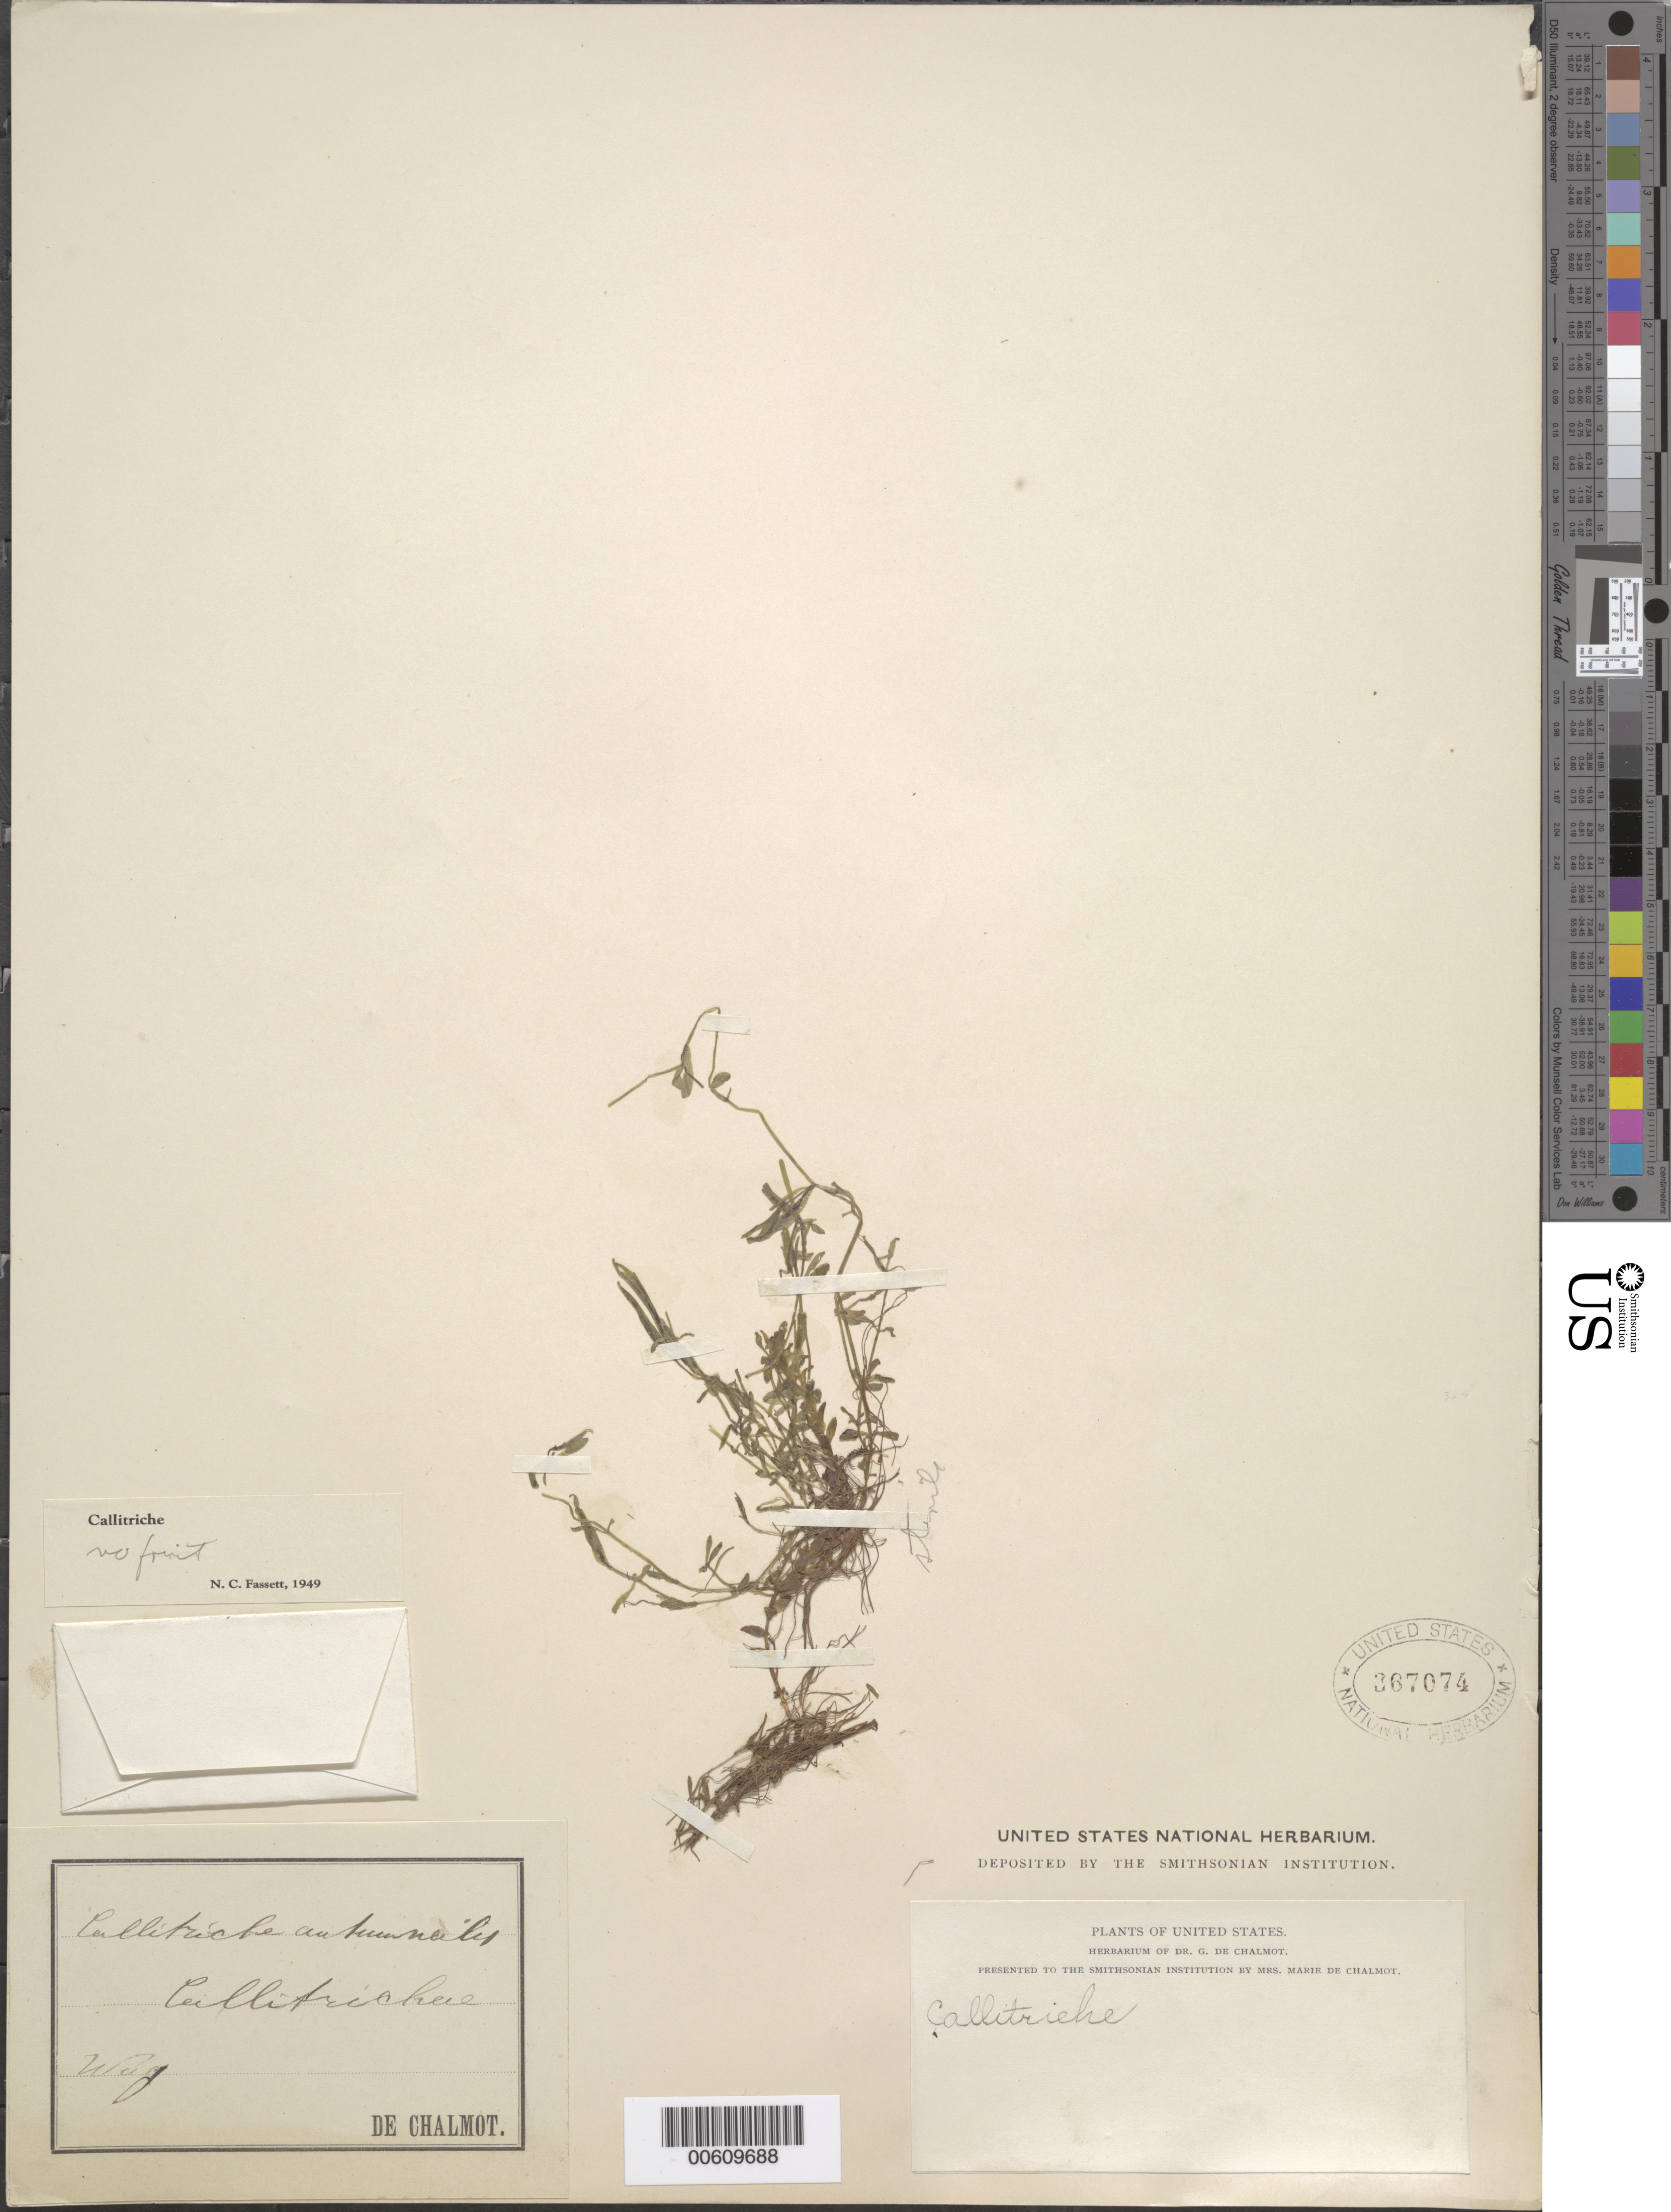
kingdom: Plantae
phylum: Tracheophyta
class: Magnoliopsida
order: Lamiales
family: Plantaginaceae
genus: Callitriche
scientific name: Callitriche sp.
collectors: G. de Chalmot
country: United States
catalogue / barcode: US 367074